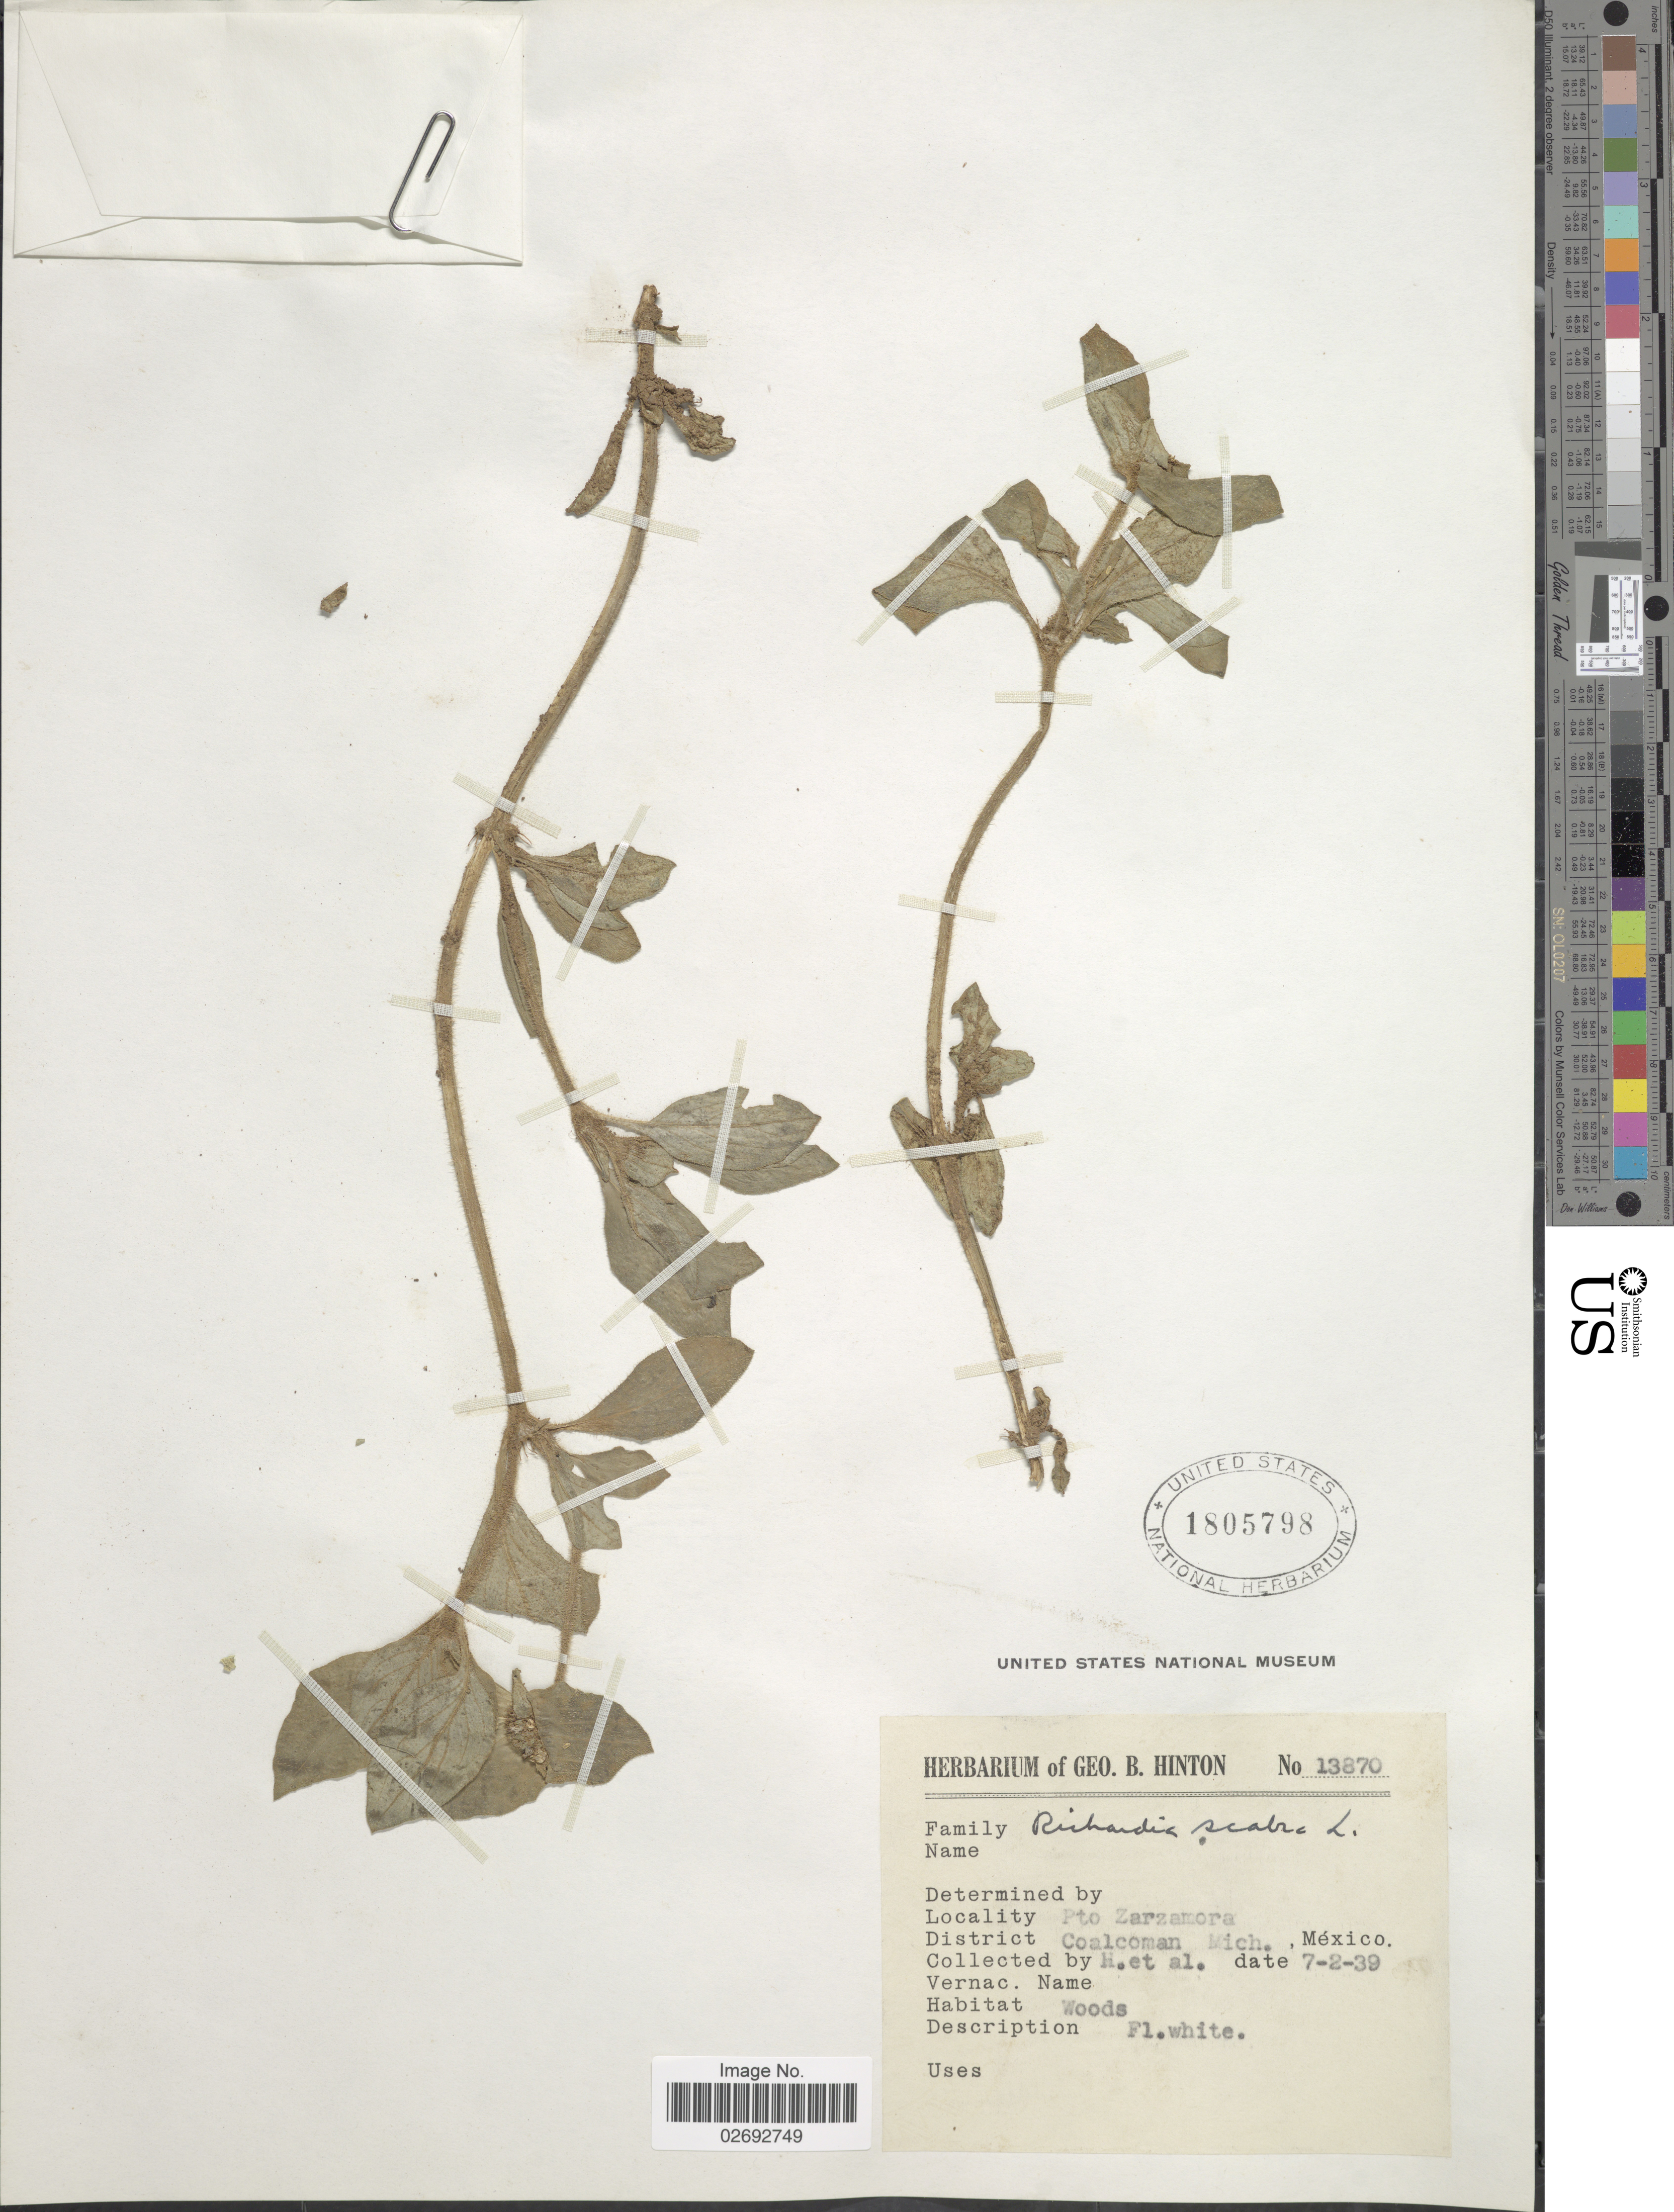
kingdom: Plantae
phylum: Tracheophyta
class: Magnoliopsida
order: Gentianales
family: Rubiaceae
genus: Richardia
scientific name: Richardia scabra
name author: L.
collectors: G. B. Hinton & et al.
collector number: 13870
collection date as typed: Transcribed d/m/y: 2/7/39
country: Mexico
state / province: Michoacán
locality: Pto Zarzamora, District Coalcoman, Muich.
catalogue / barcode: US 1805798